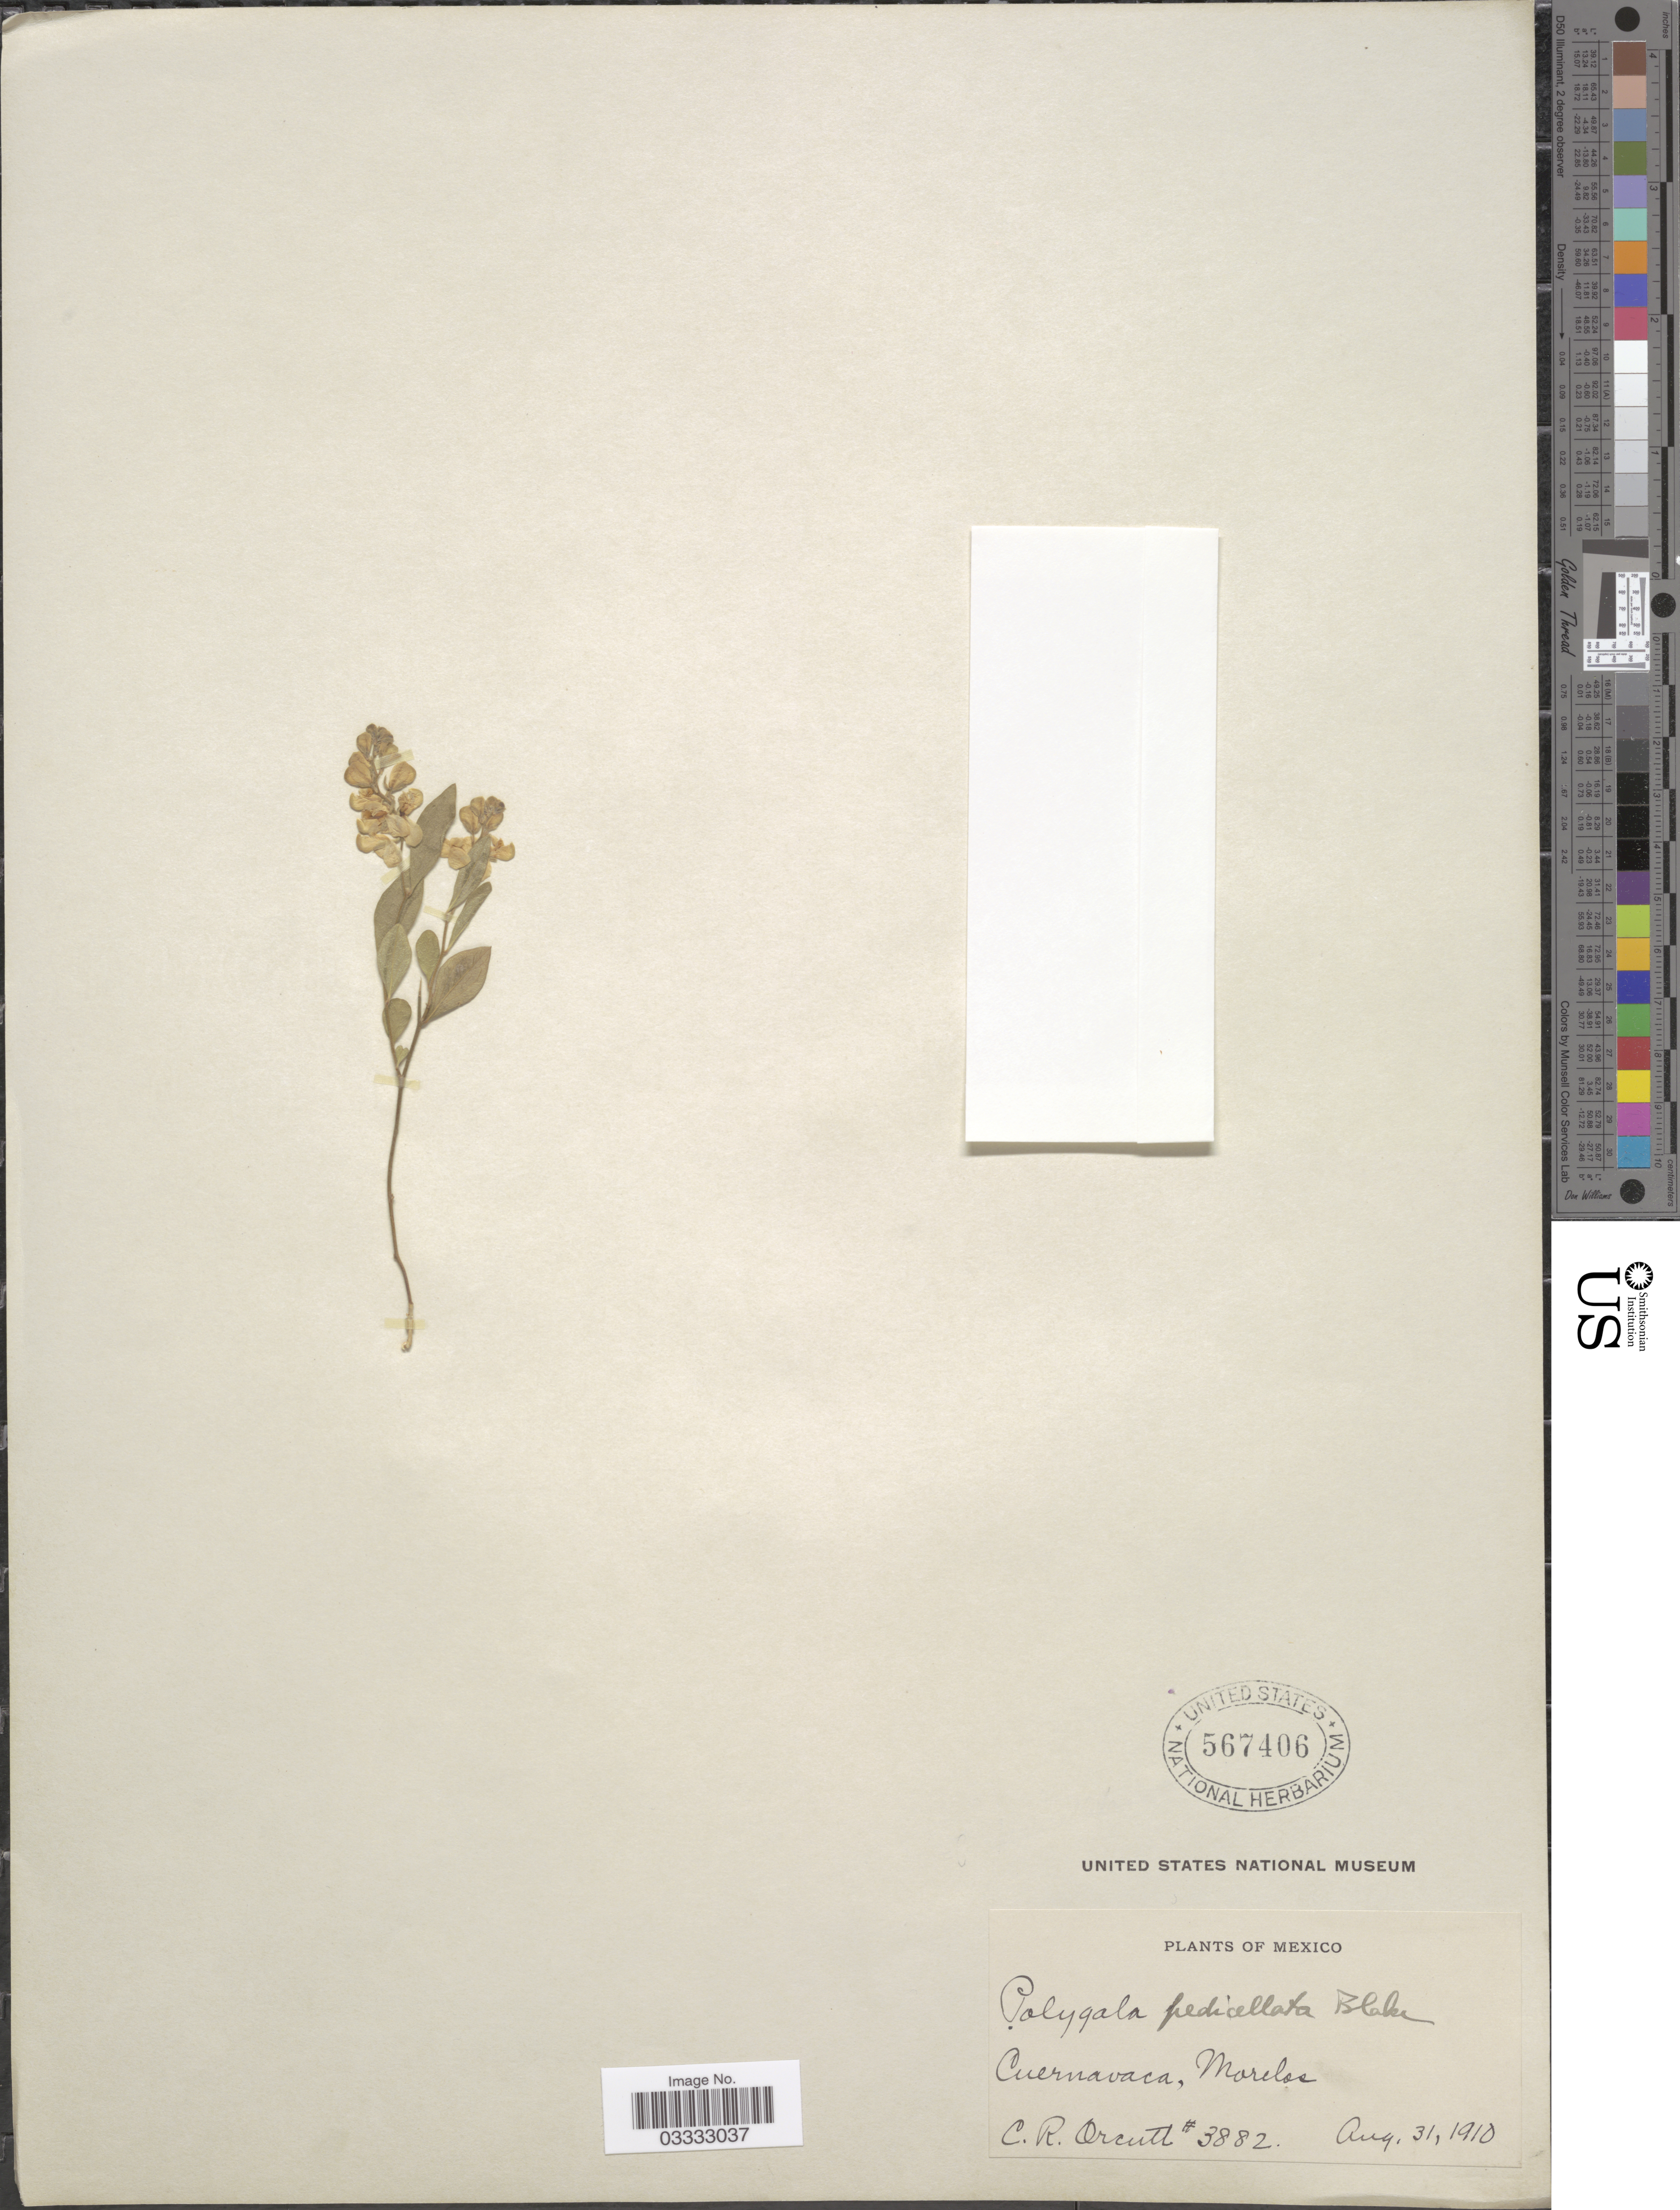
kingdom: Plantae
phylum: Tracheophyta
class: Magnoliopsida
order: Fabales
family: Polygalaceae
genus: Polygala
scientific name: Polygala pedicellata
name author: S.F. Blake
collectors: C. R. Orcutt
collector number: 3882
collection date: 1910-08-31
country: Mexico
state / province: Morelos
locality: Cuernavaca.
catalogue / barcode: US 567406